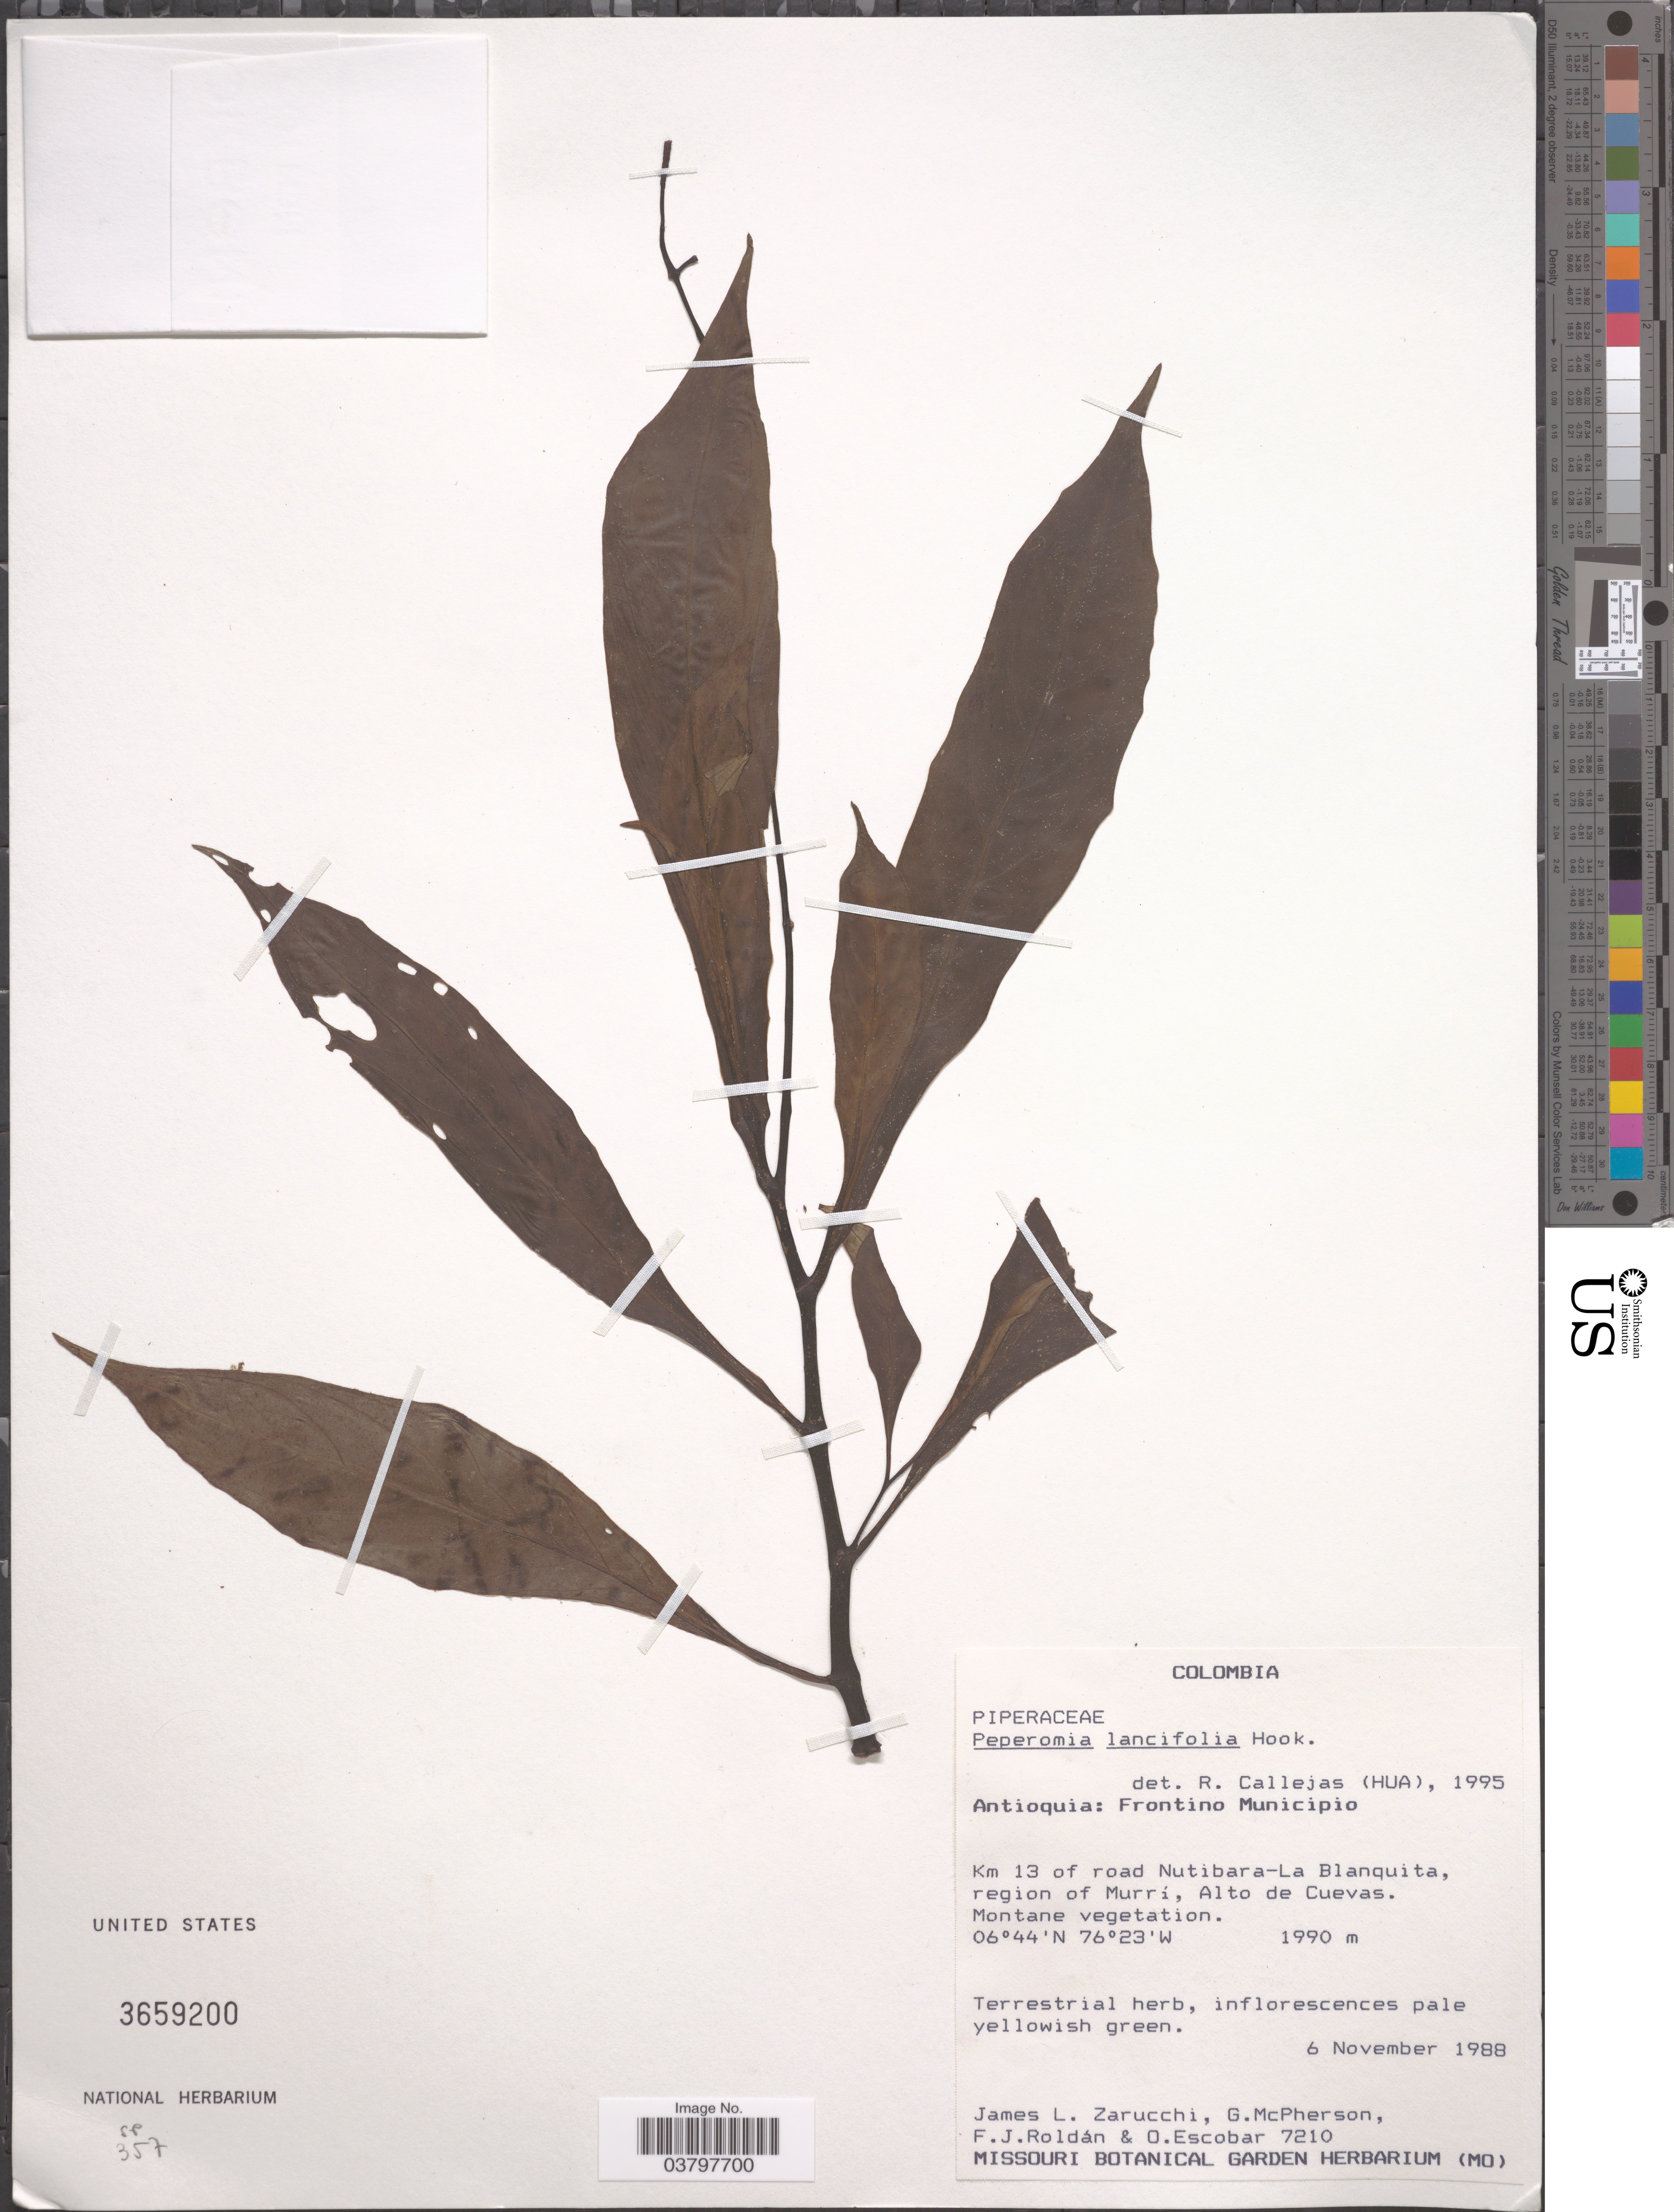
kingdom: Plantae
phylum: Tracheophyta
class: Magnoliopsida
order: Piperales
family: Piperaceae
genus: Peperomia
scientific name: Peperomia lancifolia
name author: Hook.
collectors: J. L. Zarucchi, G. McPherson, F. J. Roldán & O. Escobar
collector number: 7210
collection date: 1988-11-06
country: Colombia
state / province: Antioquia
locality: Frontino Municipio. Km 13 of road Nutibara-La Blanquita, region of Murrí, Alto de Cuevas.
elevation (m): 1990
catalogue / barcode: US 3659200